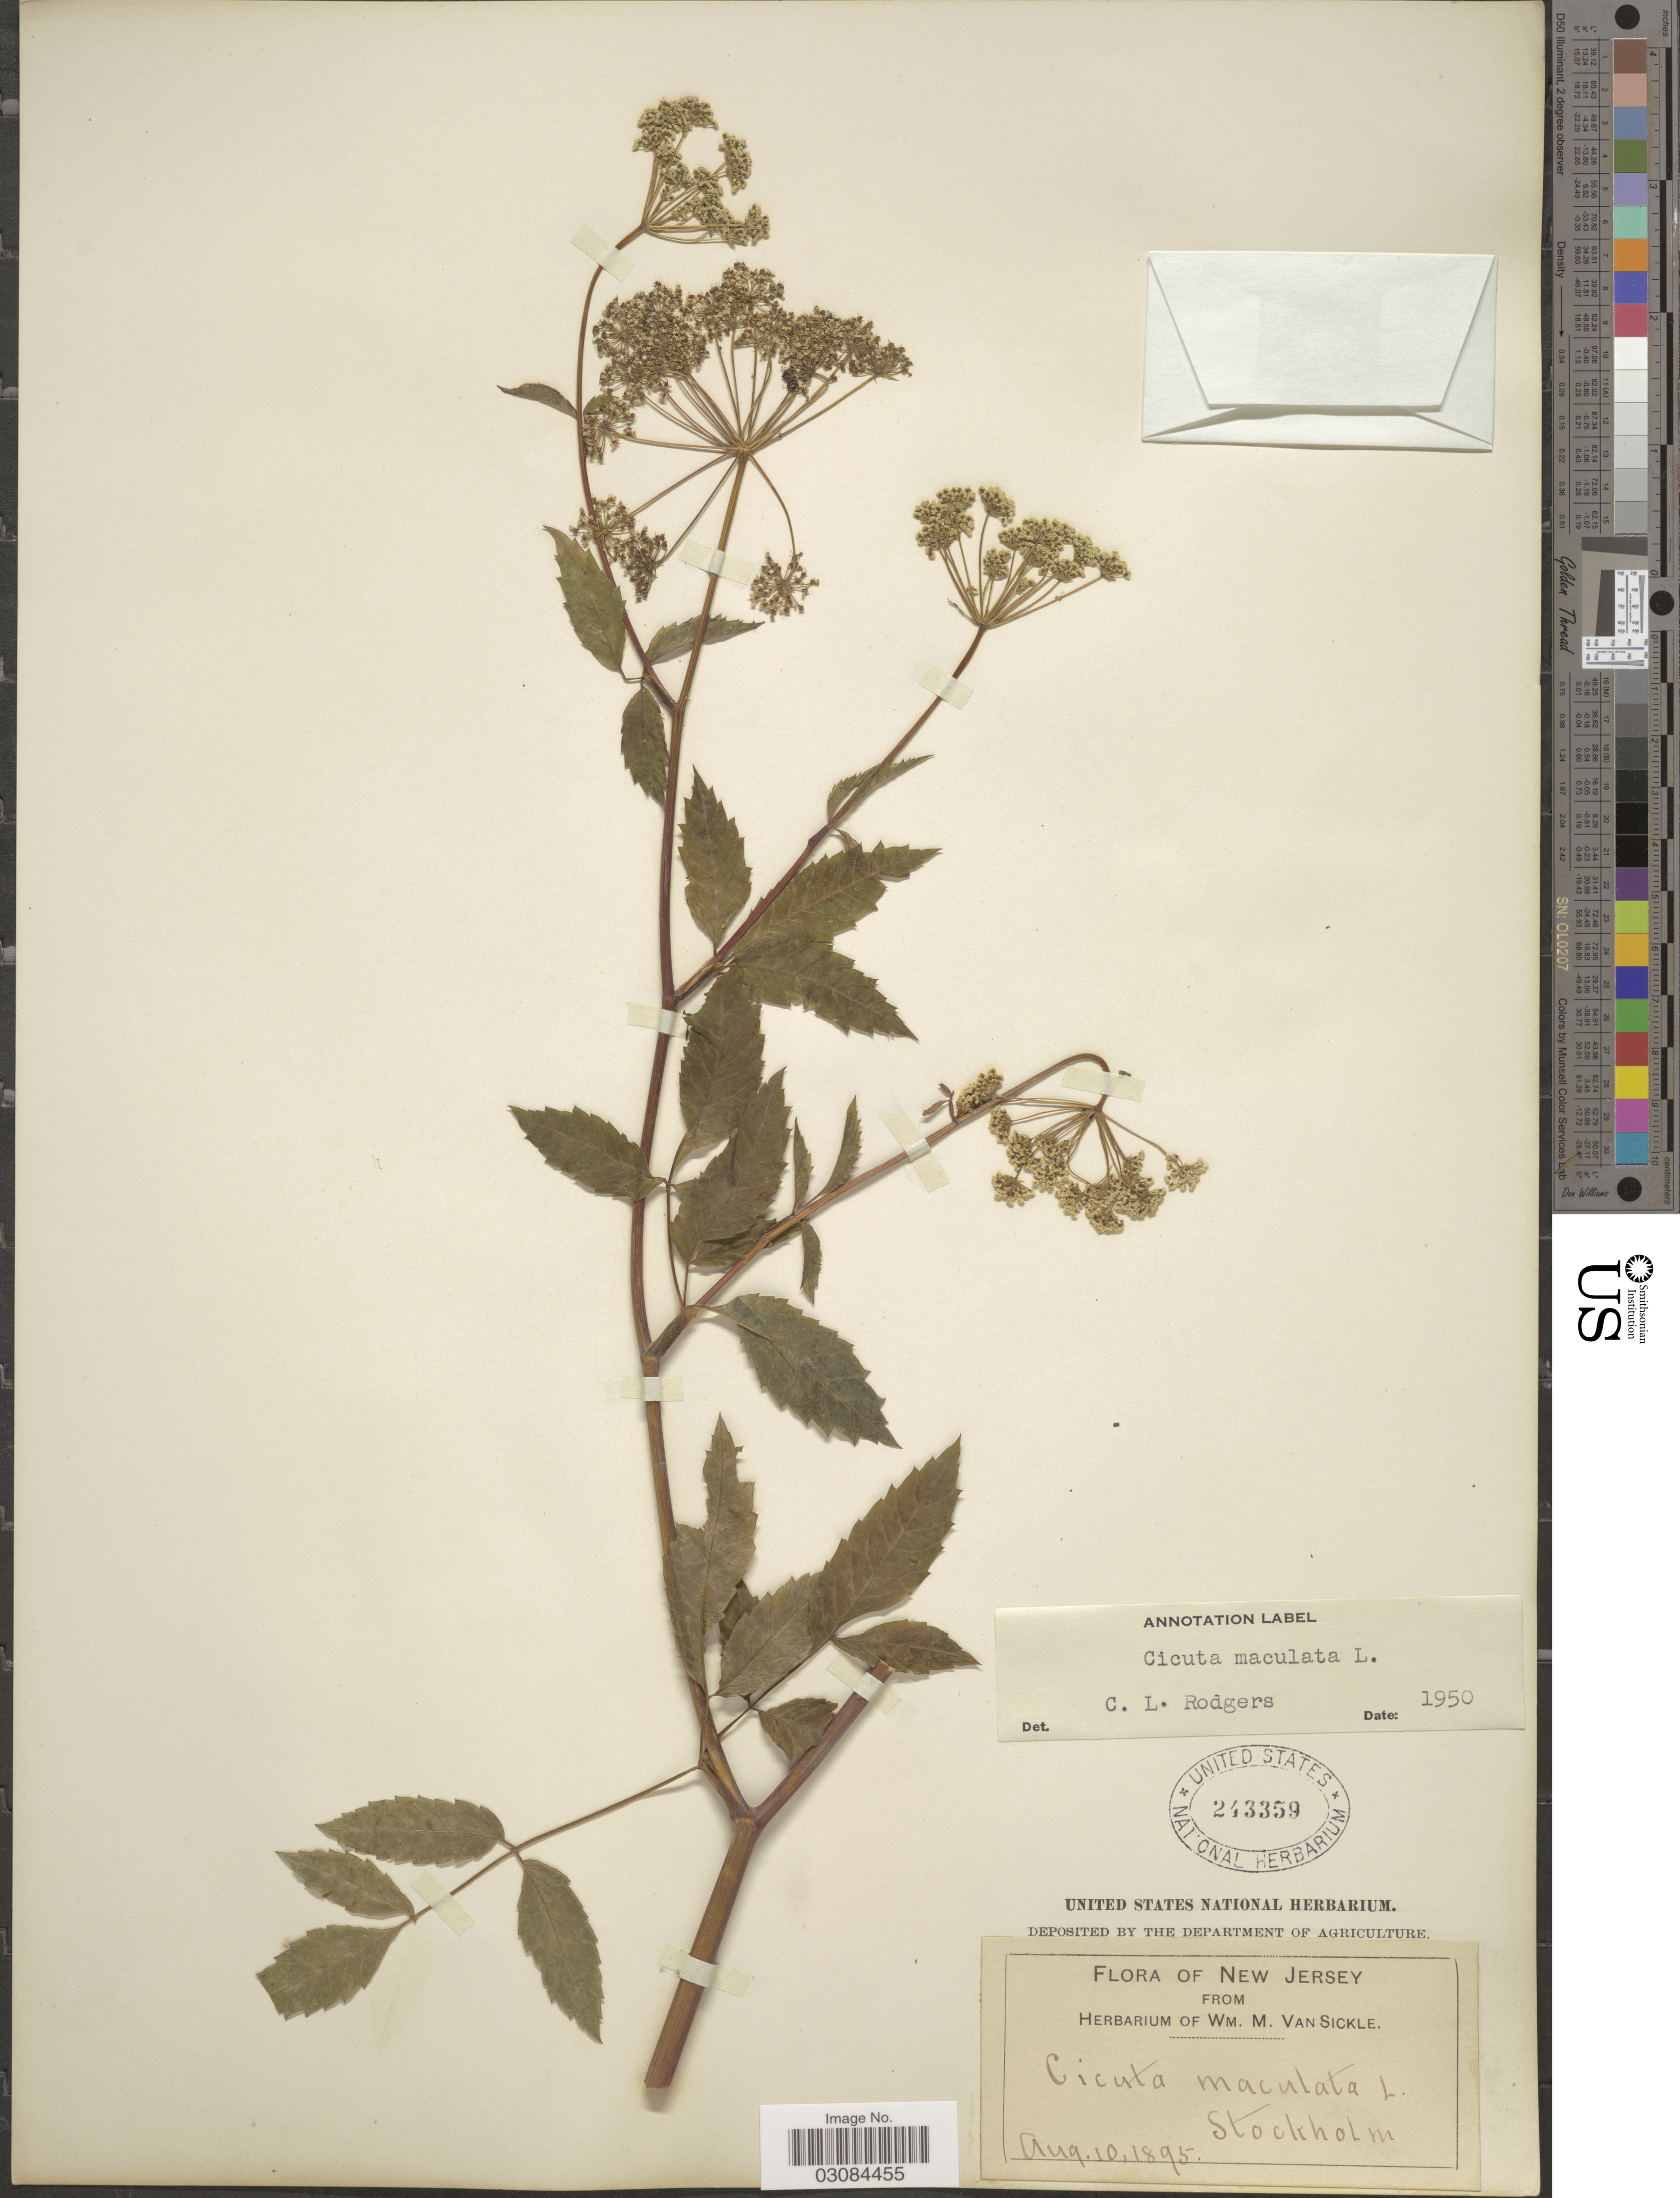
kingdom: Plantae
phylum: Tracheophyta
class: Magnoliopsida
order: Apiales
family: Apiaceae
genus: Cicuta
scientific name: Cicuta maculata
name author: L.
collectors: ex herb. Wm. M. Van Sickle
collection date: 1895-08-10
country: United States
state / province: New Jersey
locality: Stockholm.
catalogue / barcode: US 243359